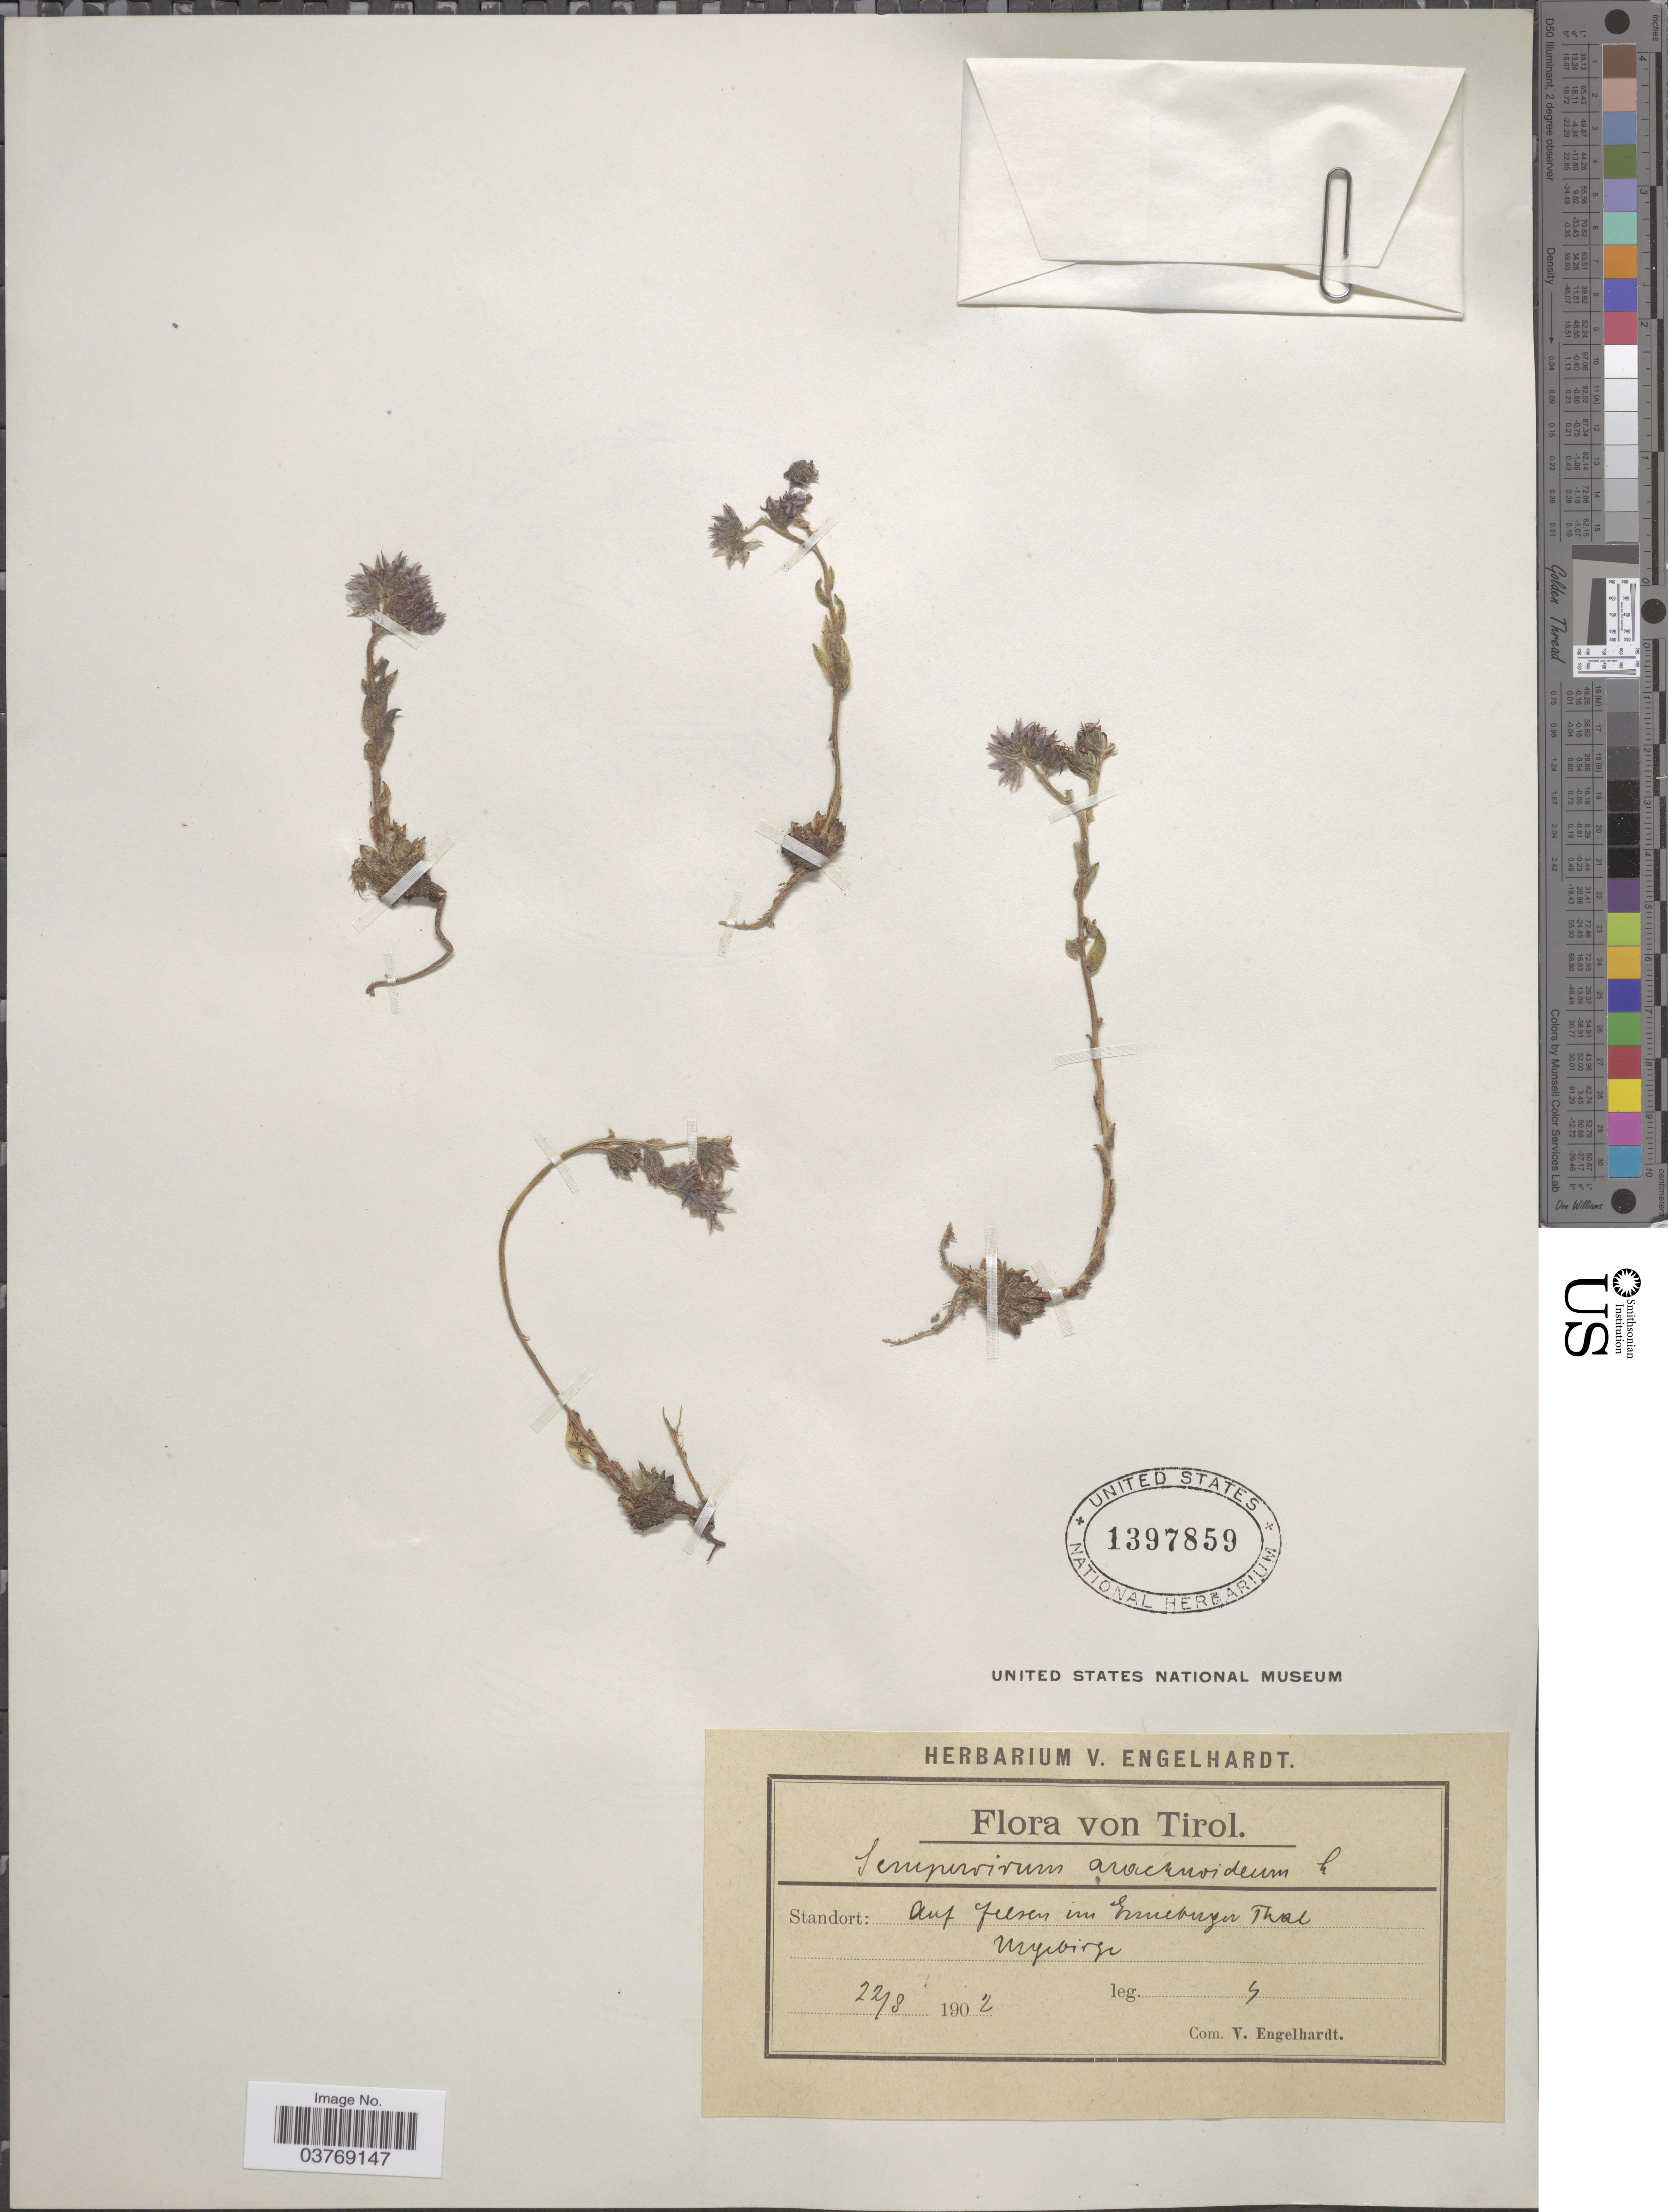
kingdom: Plantae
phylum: Tracheophyta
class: Magnoliopsida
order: Saxifragales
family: Crassulaceae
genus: Sempervivum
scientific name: Sempervivum arachnoideum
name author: L.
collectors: V. Engelhardt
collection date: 1902-08-22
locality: Tirol. Auf felsen in Eriebergen* Thal Myibirge*.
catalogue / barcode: US 1397859